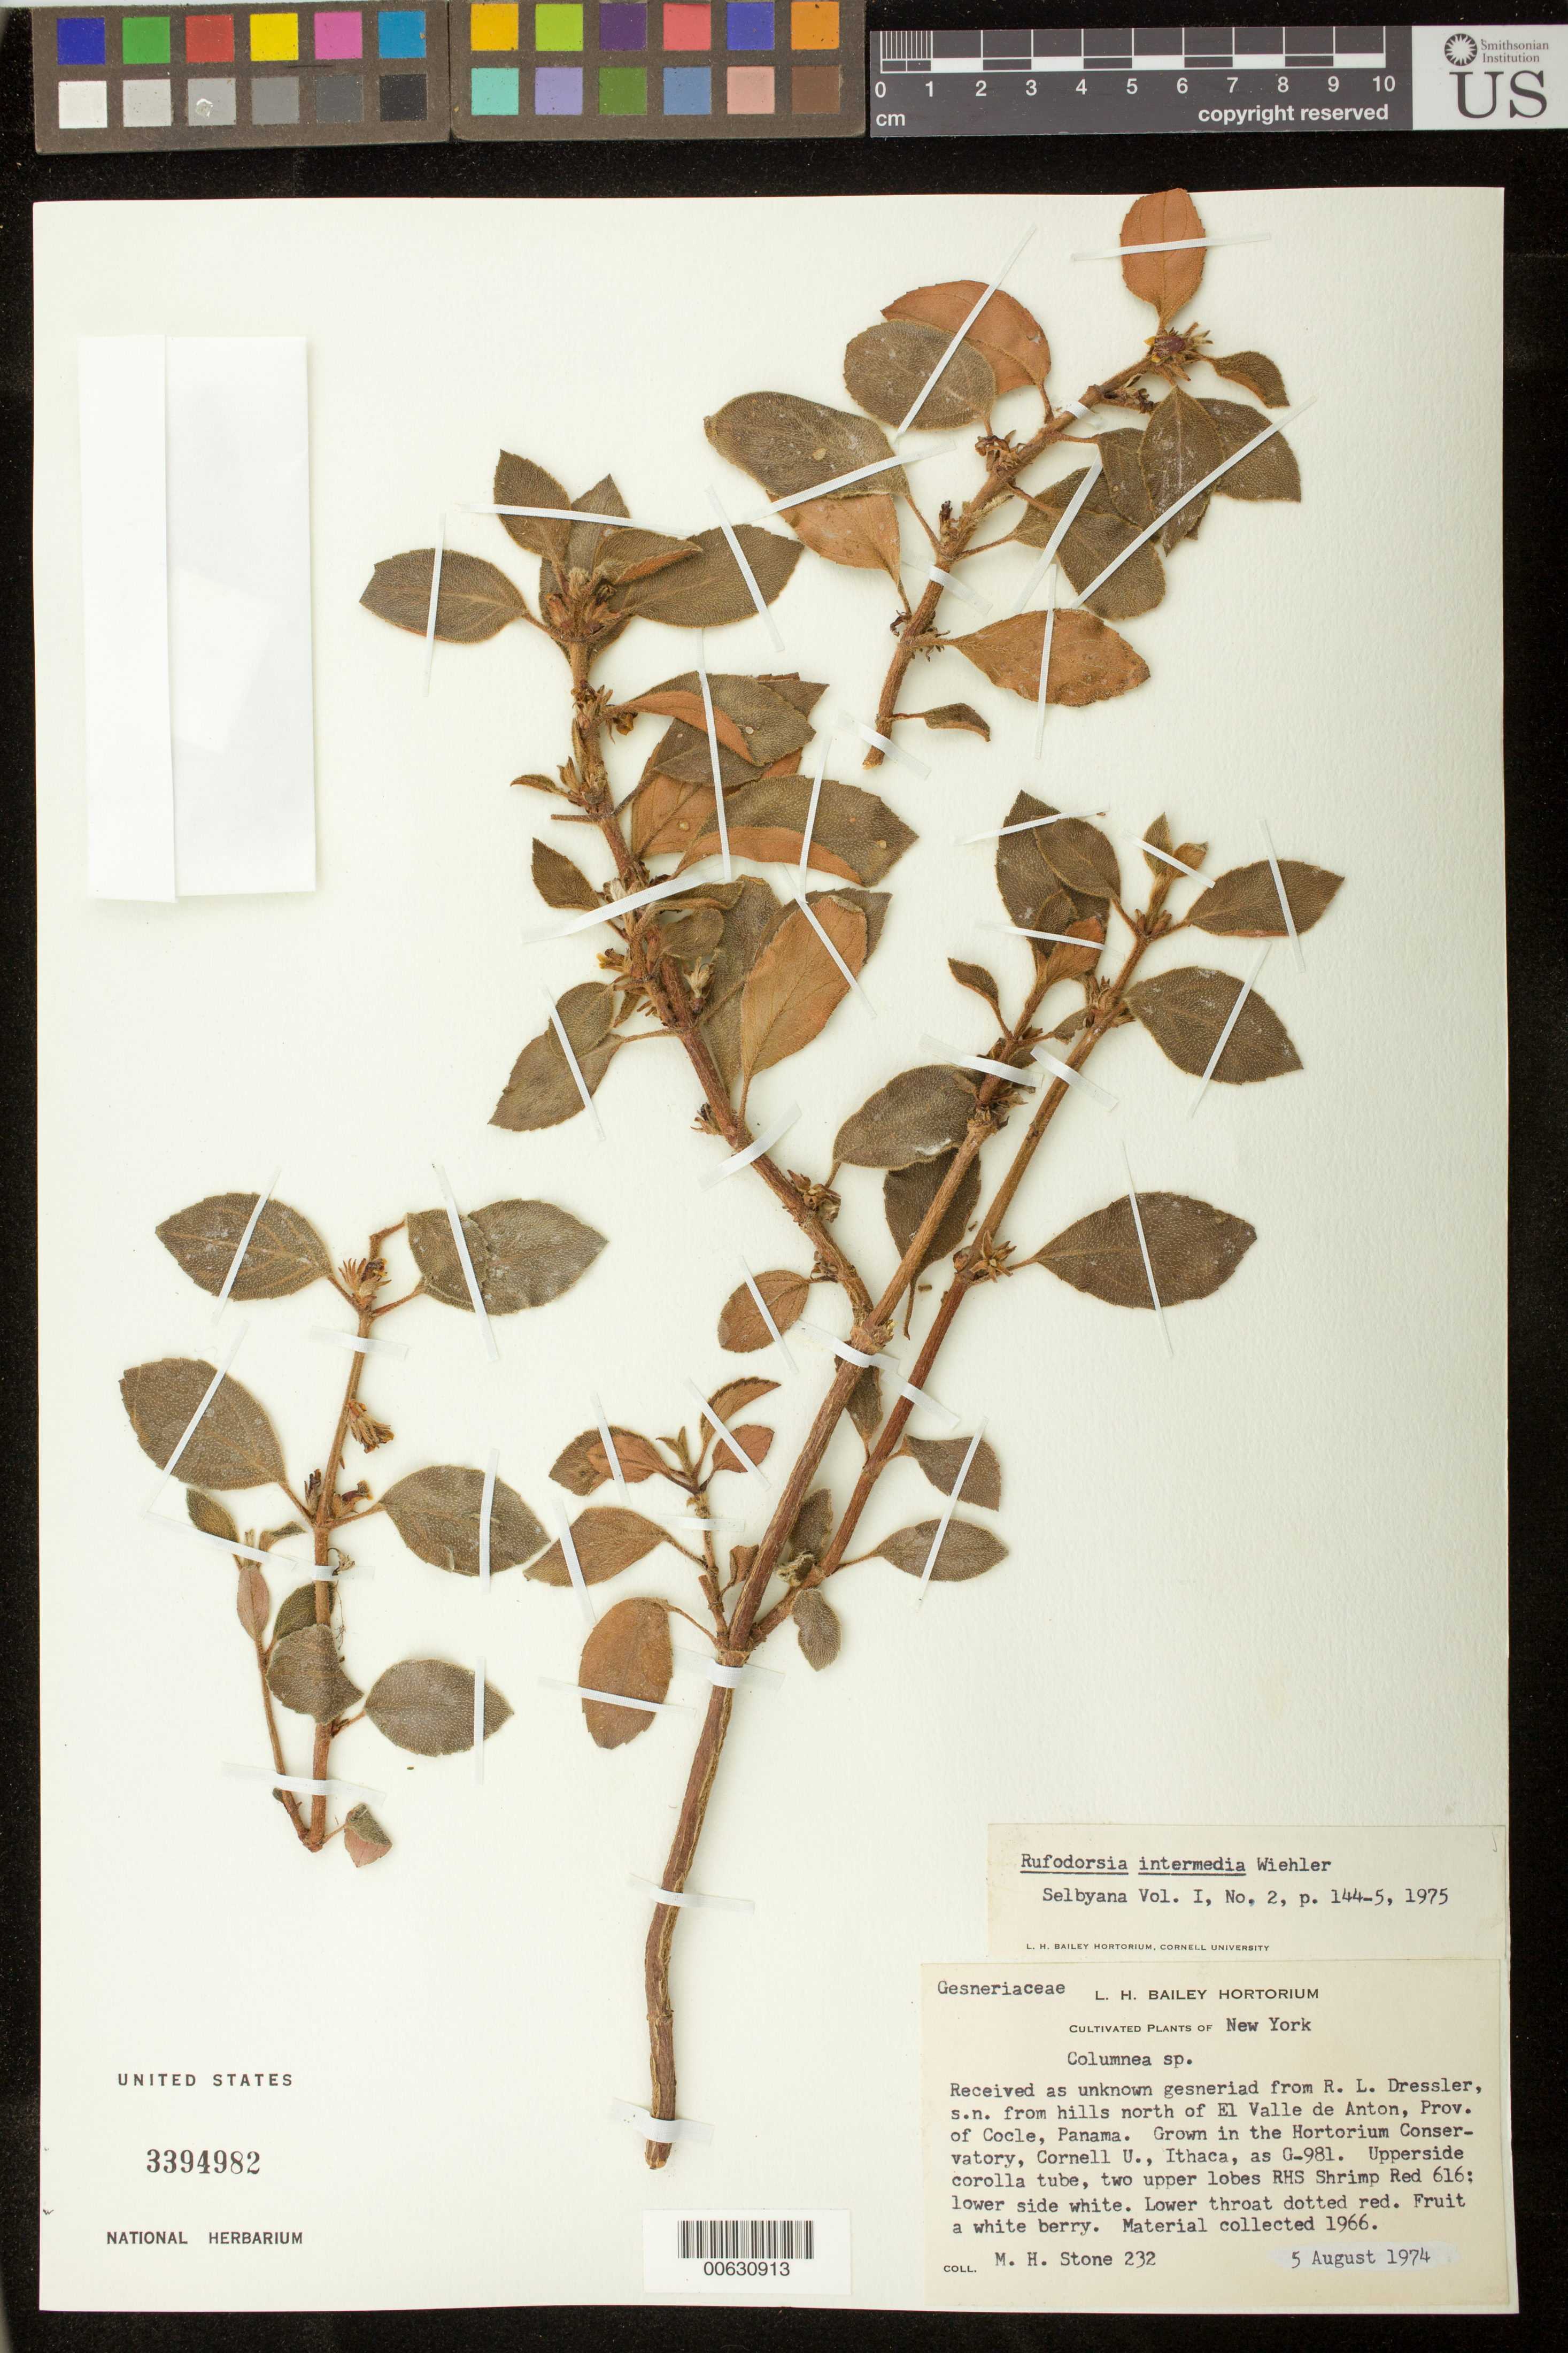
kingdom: Plantae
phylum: Tracheophyta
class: Magnoliopsida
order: Lamiales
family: Gesneriaceae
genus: Rufodorsia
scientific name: Rufodorsia intermedia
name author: Wiehler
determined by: Skog, Laurence E.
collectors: M. Stone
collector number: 232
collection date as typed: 05 Aug 1974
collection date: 1974-08-05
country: Panama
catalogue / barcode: US 3394982